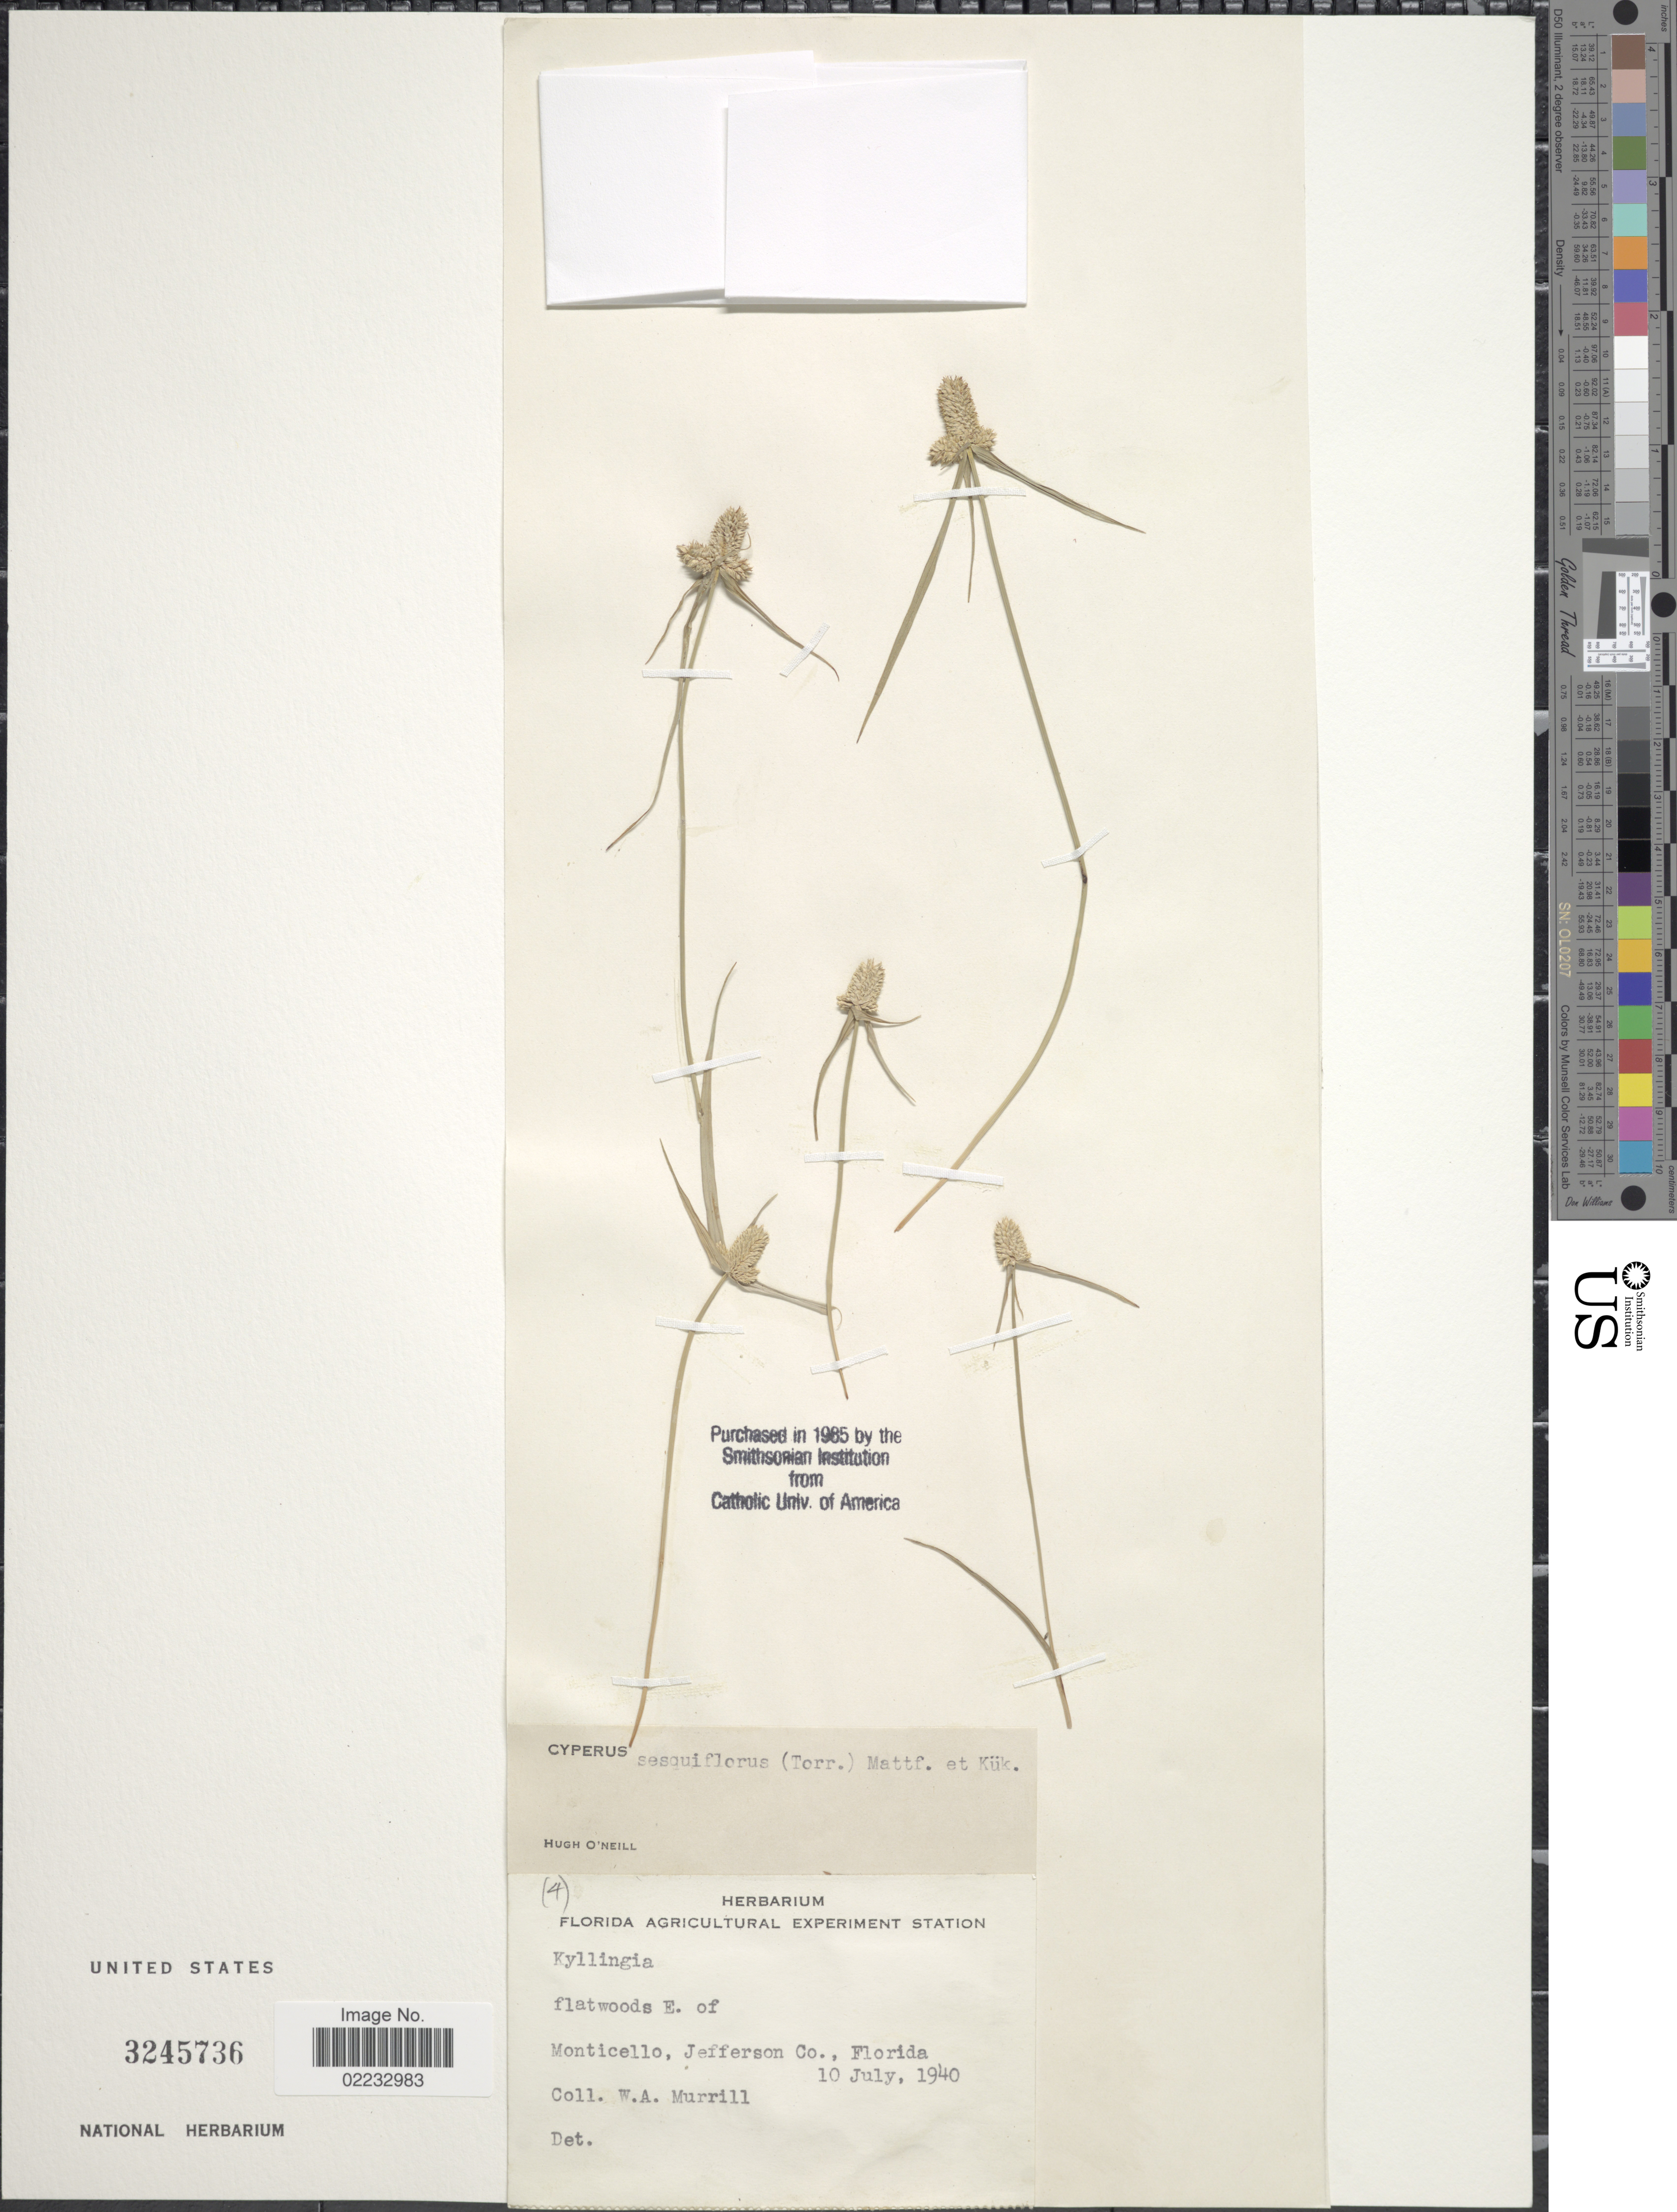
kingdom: Plantae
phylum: Tracheophyta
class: Liliopsida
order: Poales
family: Cyperaceae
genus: Cyperus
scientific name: Cyperus sesquiflorus subsp. sesquiflorus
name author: (Torr.) Mattf. & Kük.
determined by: Strong, M. T., (US), Smithsonian Institution - National Museum of Natural History (UNITED STATES)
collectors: W. A. Murrill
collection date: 1940-07-10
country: United States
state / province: Florida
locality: Flatwoods E. of Monticello, Jefferson Co.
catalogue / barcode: US 3245736